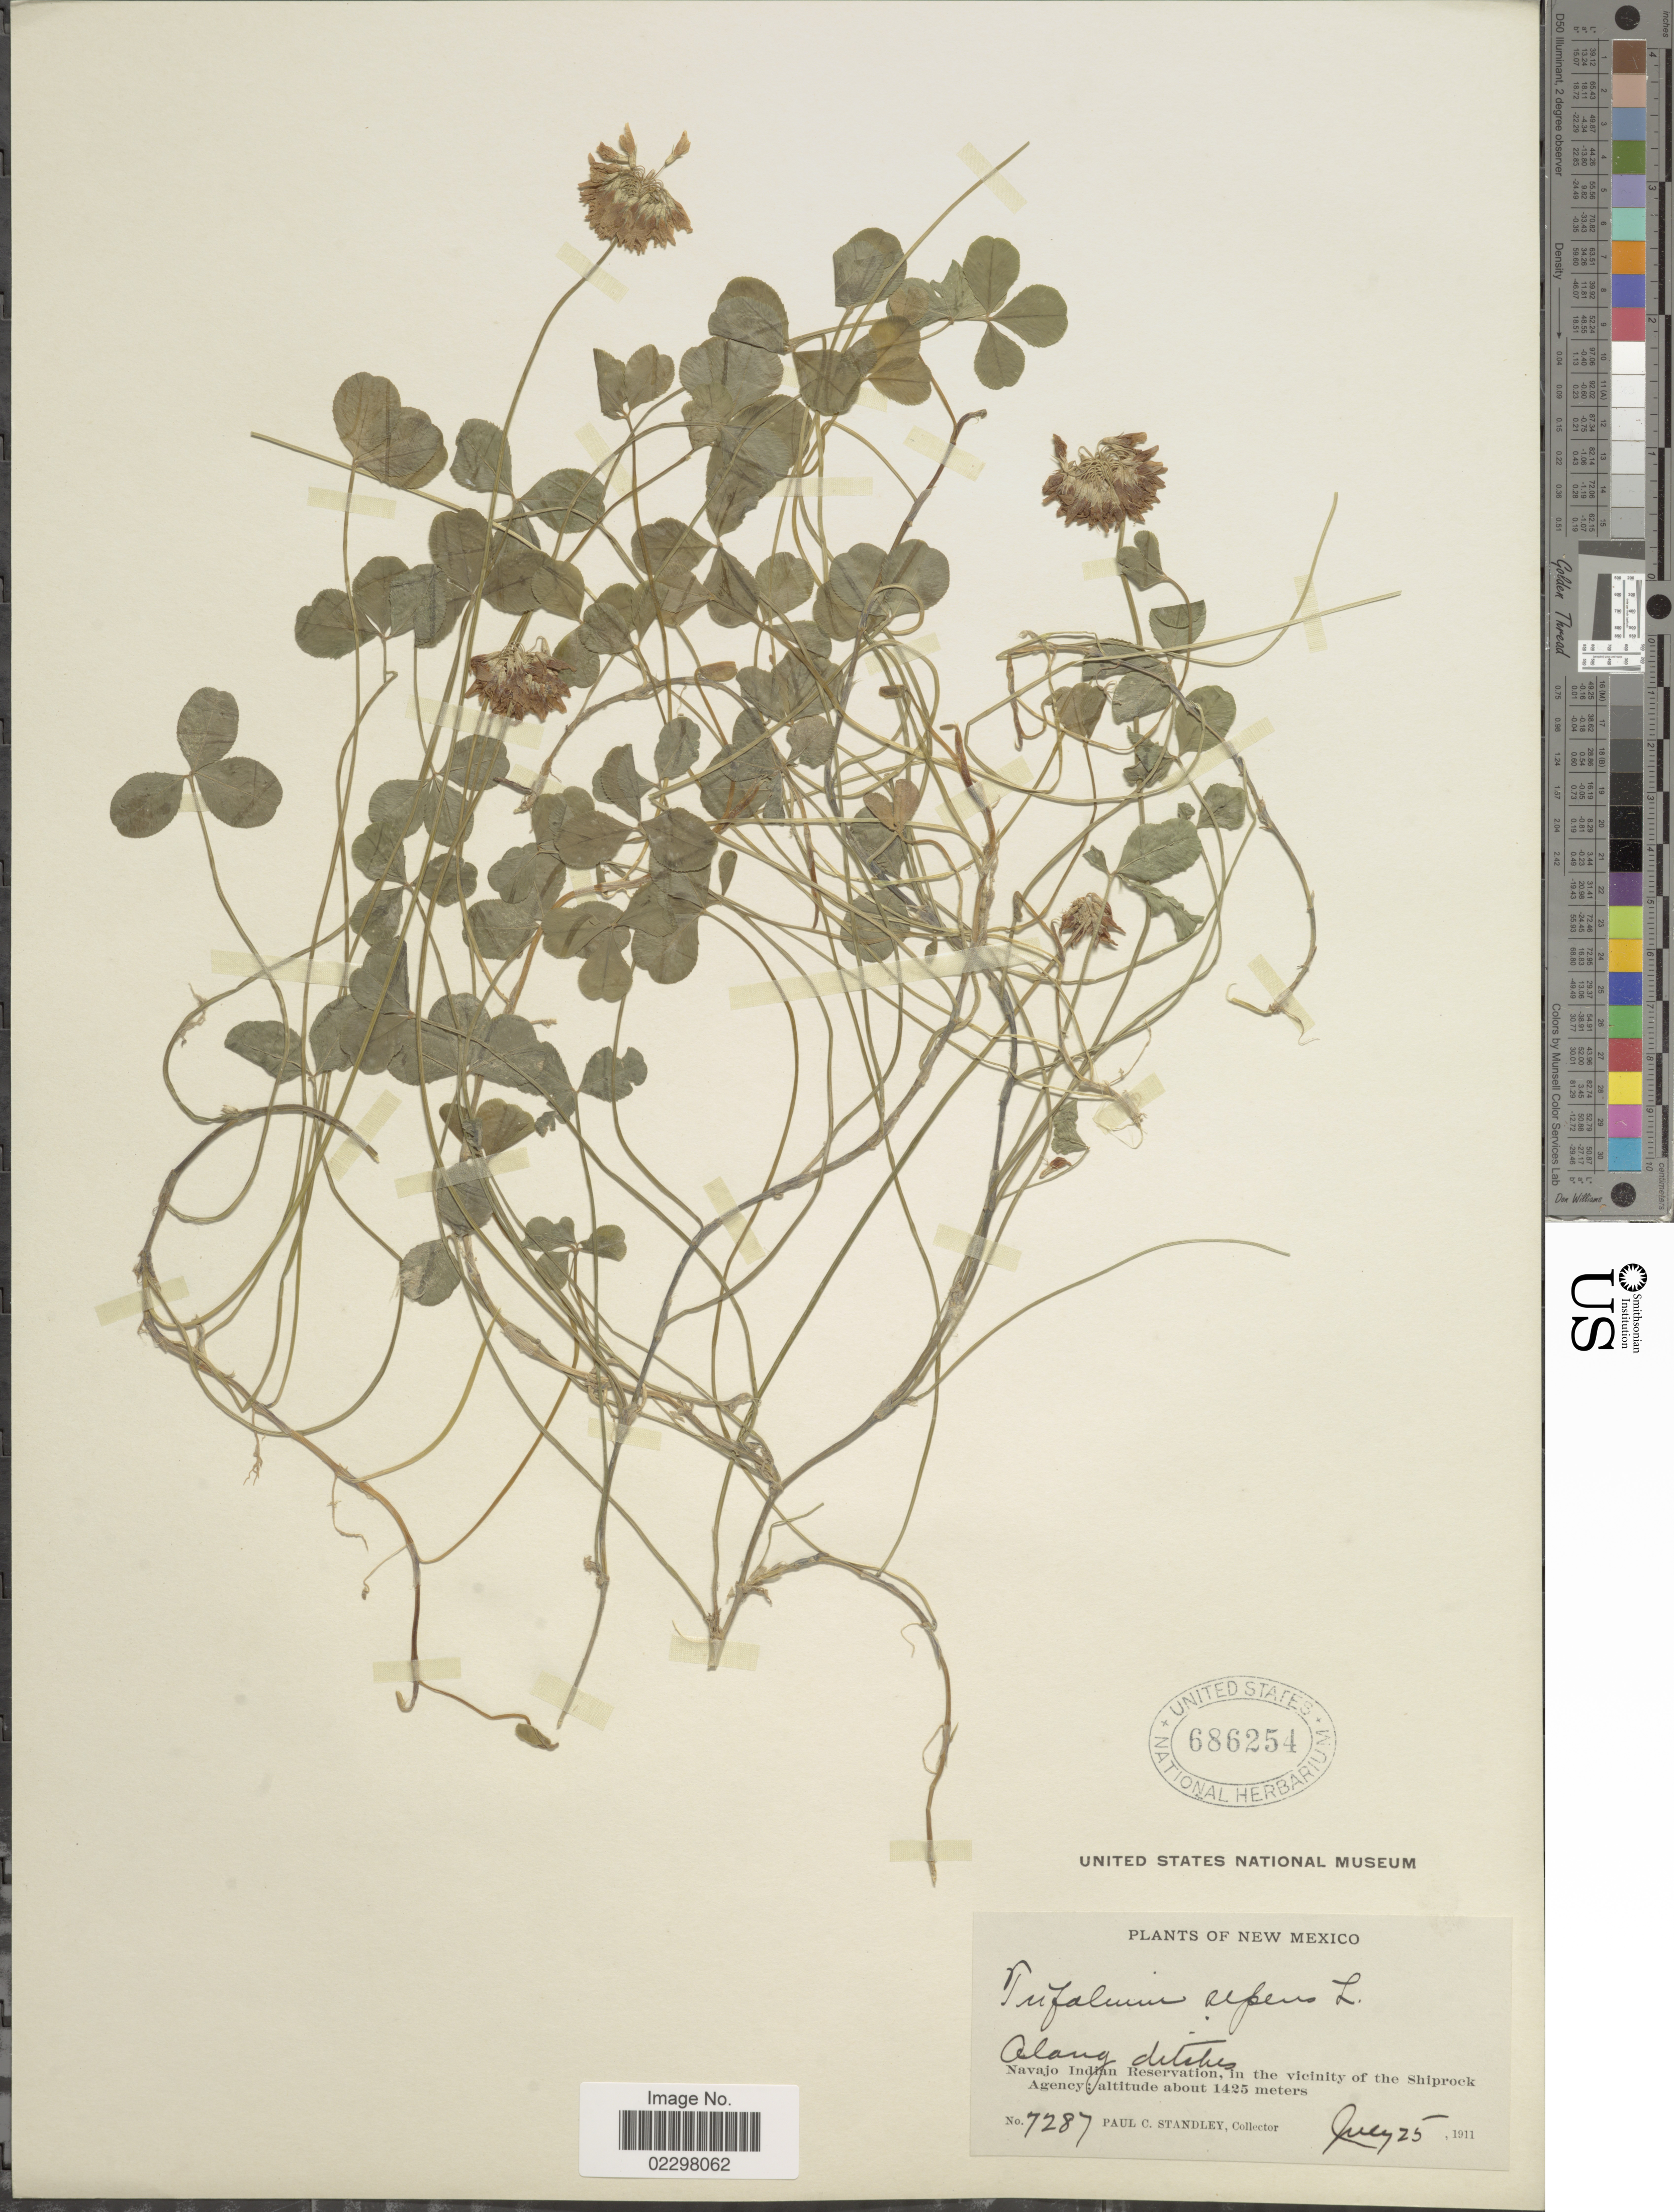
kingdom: Plantae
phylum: Tracheophyta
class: Magnoliopsida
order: Fabales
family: Fabaceae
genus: Trifolium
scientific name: Trifolium repens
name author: L.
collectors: P. C. Standley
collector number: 7287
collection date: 1911-07-25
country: United States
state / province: New Mexico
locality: Along ditches, Navajo Indian Reservation, in the vicinity of the Shiprock Agency.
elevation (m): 1425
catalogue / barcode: US 686254